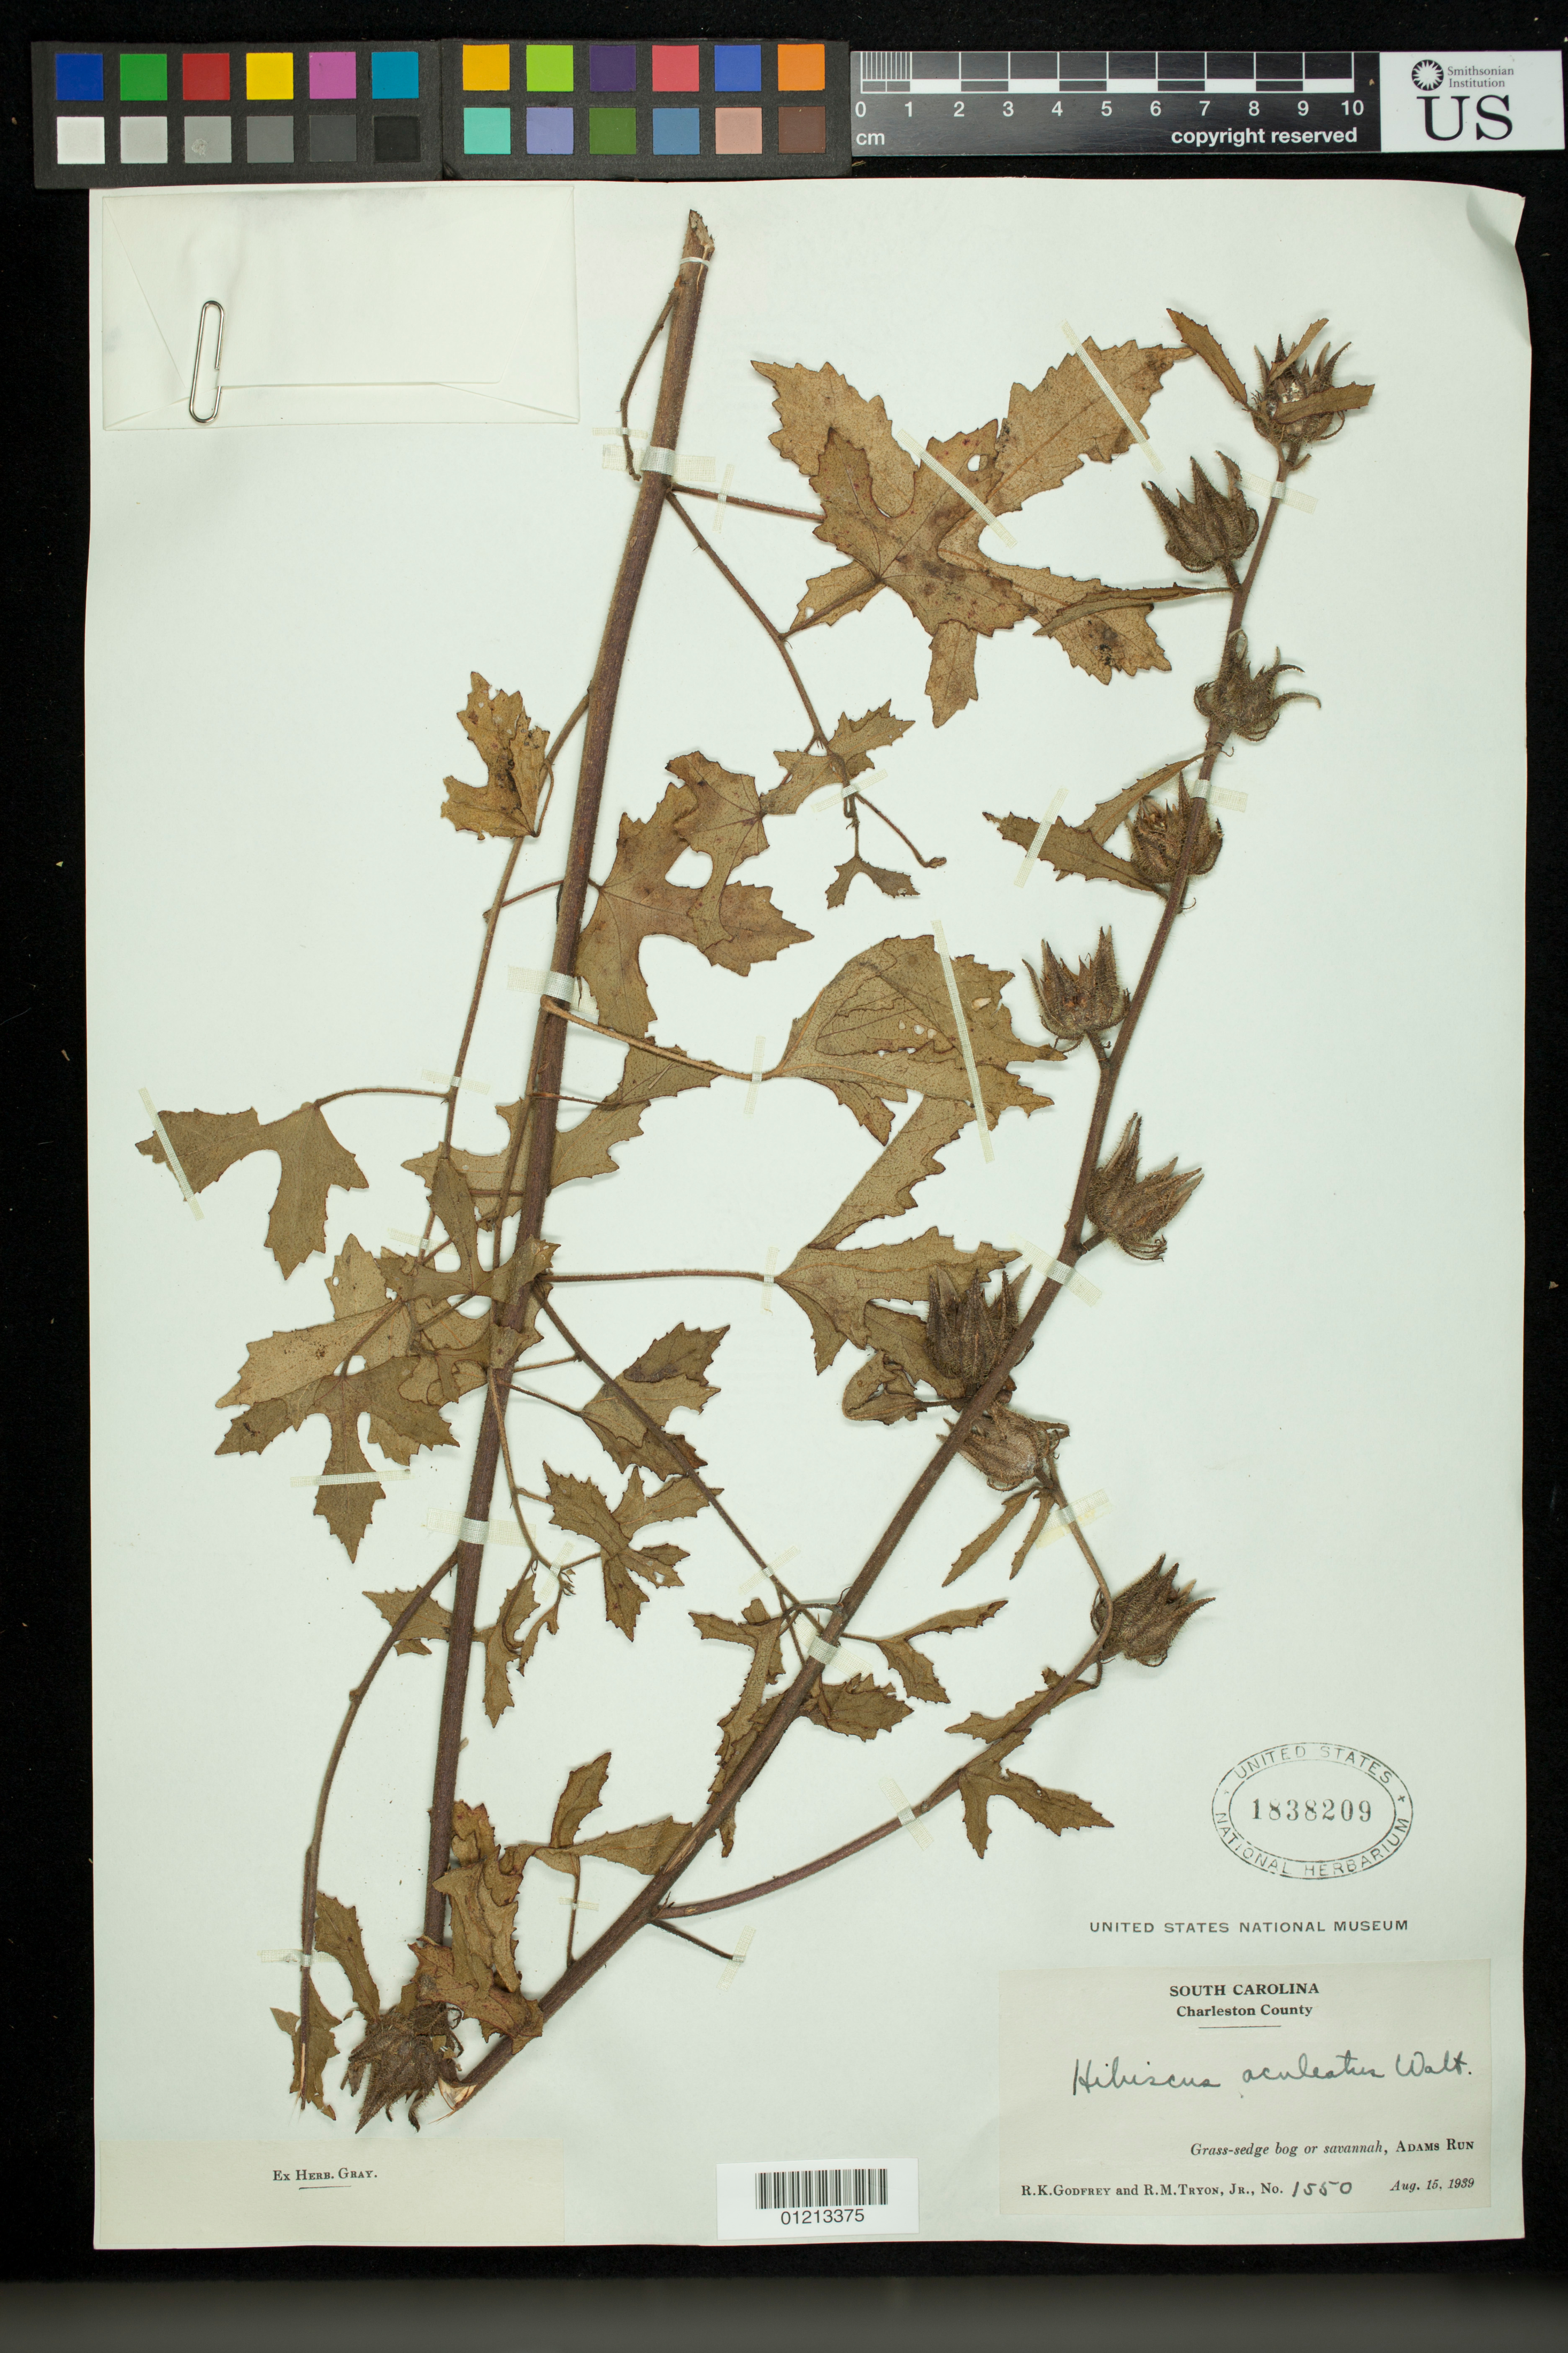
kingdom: Plantae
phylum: Tracheophyta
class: Magnoliopsida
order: Malvales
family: Malvaceae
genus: Sabdariffa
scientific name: Sabdariffa aculeata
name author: (Walter) M.M. Hanes & R.L. Barrett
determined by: Dorr, Laurence J., Curator (BOT), Smithsonian Institution - National Museum of Natural History (UNITED STATES)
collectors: R. K. Godfrey & R. M. Tryon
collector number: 1550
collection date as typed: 15 Aug 1939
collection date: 1939-08-15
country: United States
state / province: South Carolina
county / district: Charleston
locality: Charleston County: Grass-sedge bog or savannah, Adams Run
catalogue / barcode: US 1838209